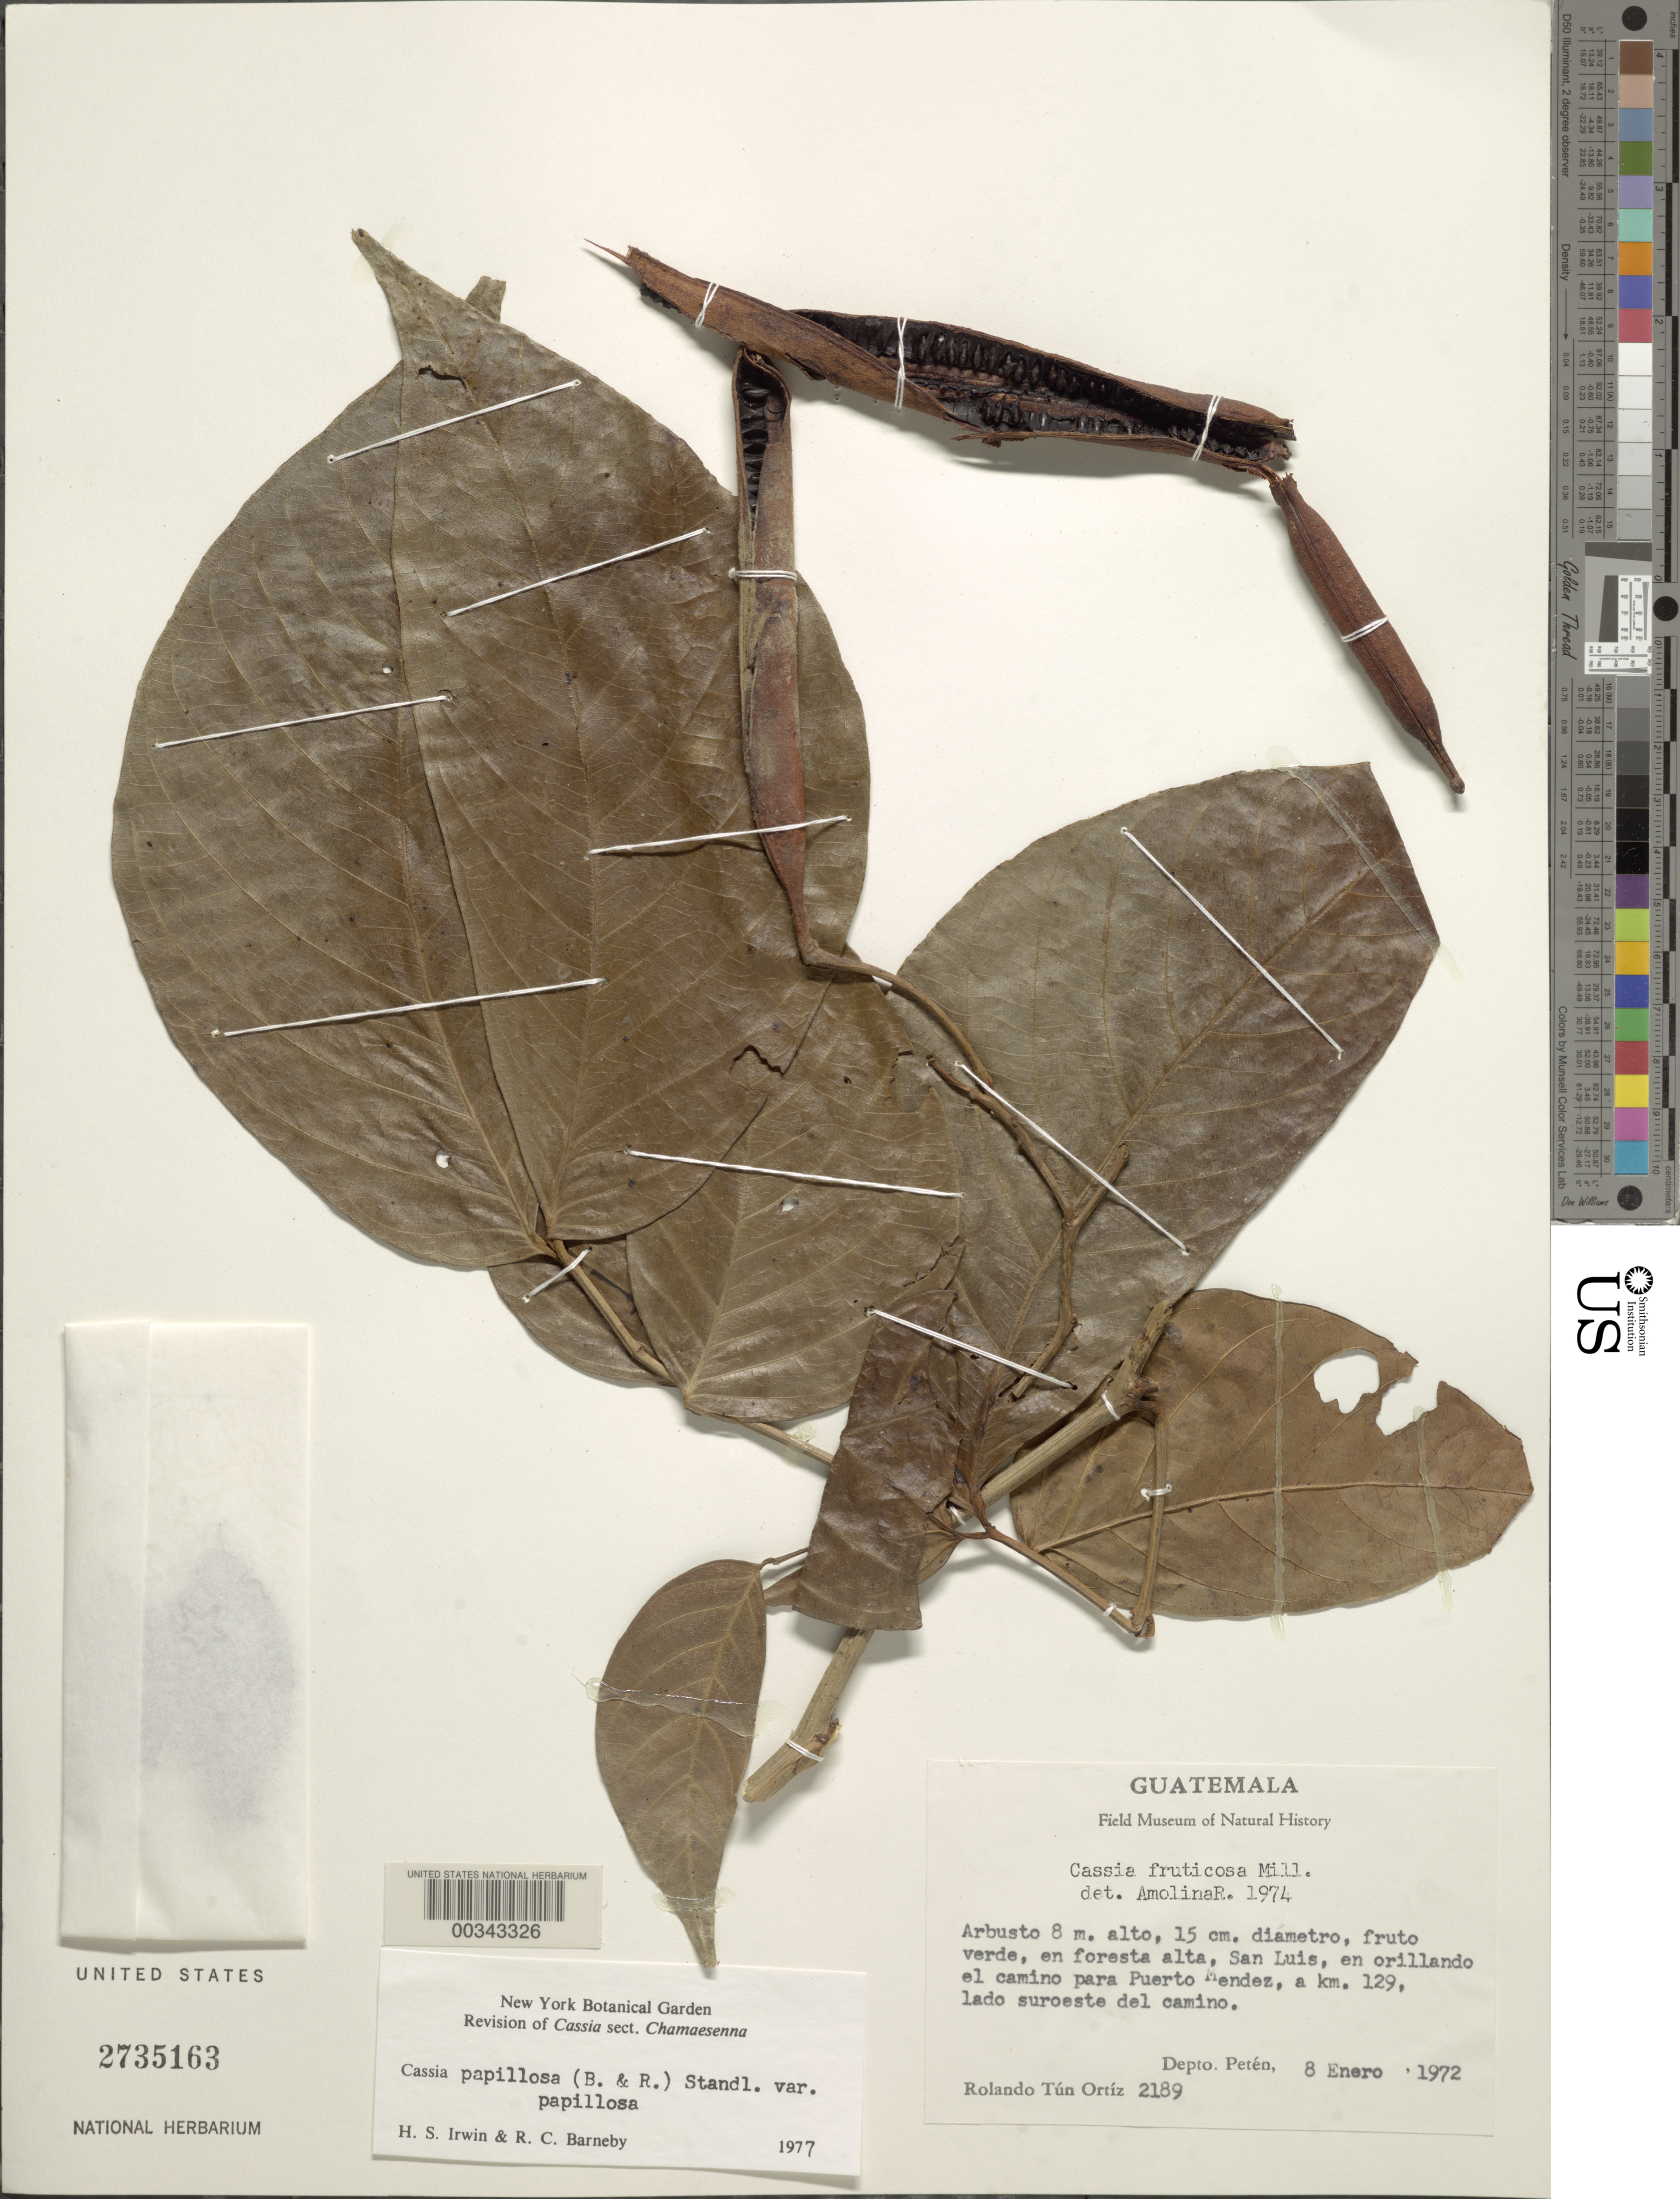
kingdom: Plantae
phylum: Tracheophyta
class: Magnoliopsida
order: Fabales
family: Fabaceae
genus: Senna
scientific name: Senna papillosa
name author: (Britton & Rose) H.S. Irwin & Barneby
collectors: R. Tún Ortiz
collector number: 2189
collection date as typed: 08 Jan 1972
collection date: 1972-01-08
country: Guatemala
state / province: El Petén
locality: San Luis on road to Puerto Mendez, km 129, SE of the road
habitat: Tall forest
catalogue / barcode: US 2735163